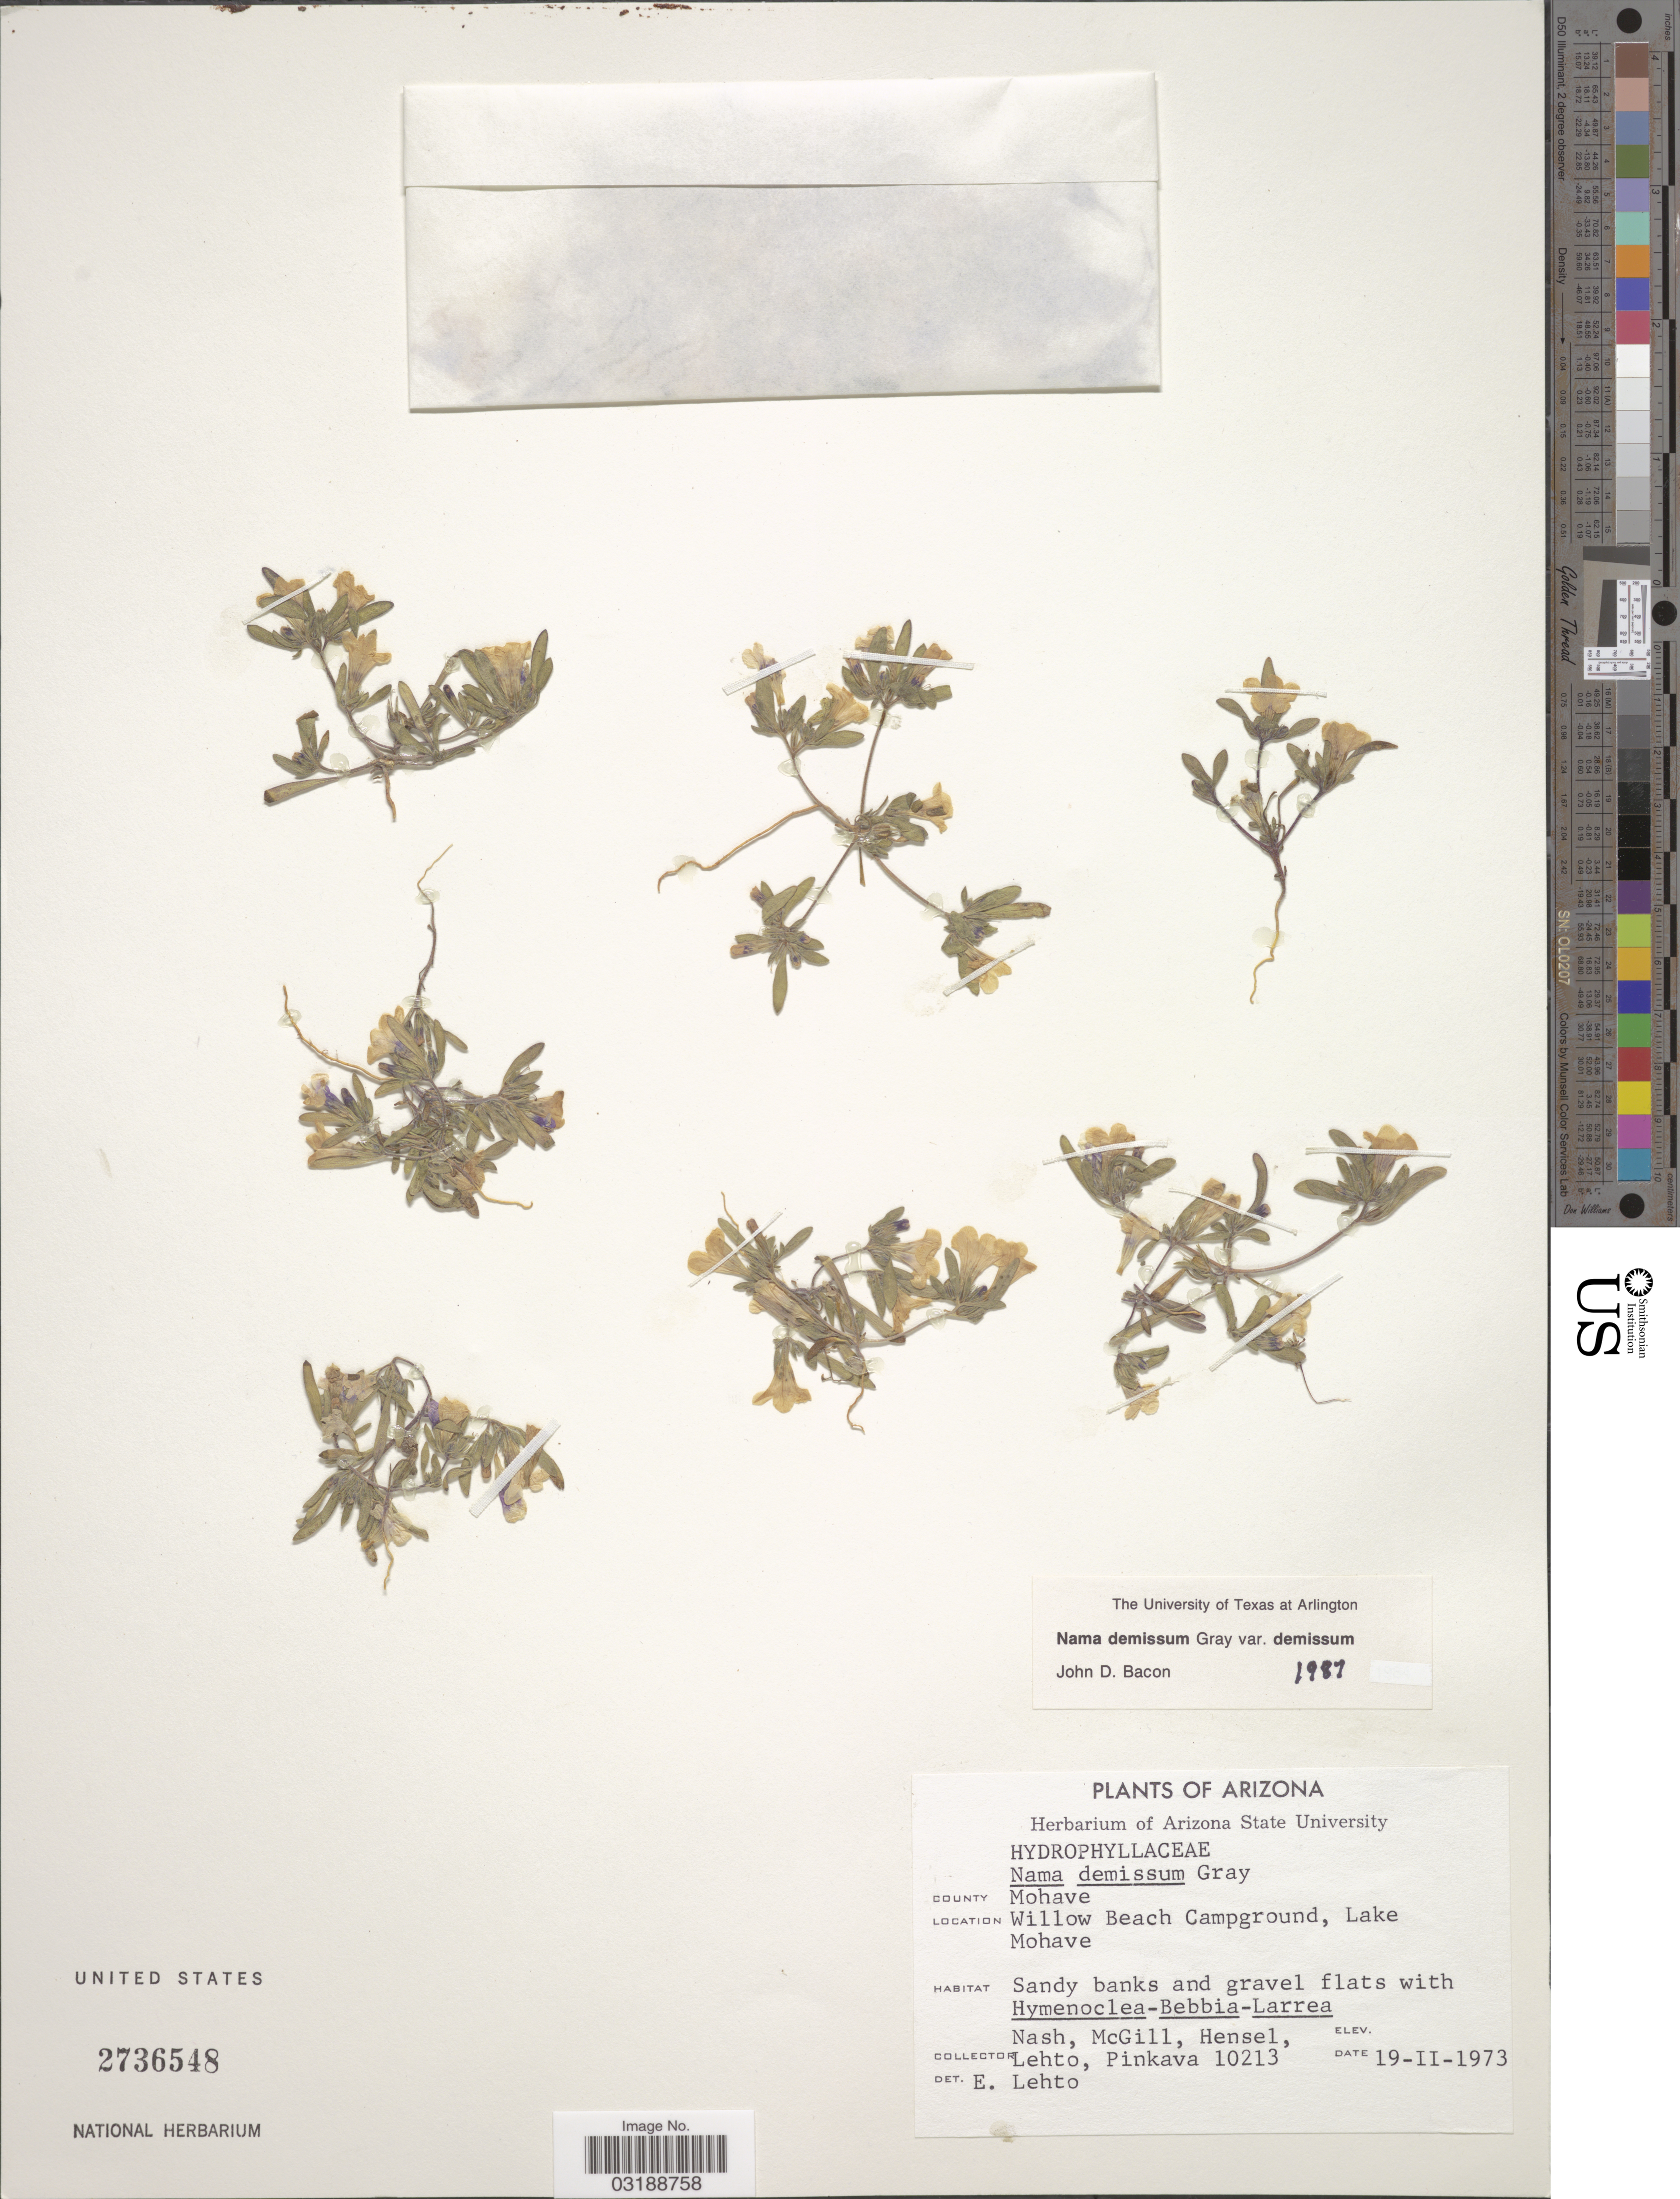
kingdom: Plantae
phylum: Tracheophyta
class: Magnoliopsida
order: Boraginales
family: Namaceae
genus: Nama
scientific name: Nama demissa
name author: A. Gray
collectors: -- Nash, -. McGill, -. Hensel, -. Lehto & -. Pinkava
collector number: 10213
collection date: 1973-02-19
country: United States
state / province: Arizona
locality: County Mohave. Willow Beach Campground, Lake Mohave.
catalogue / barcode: US 2736548